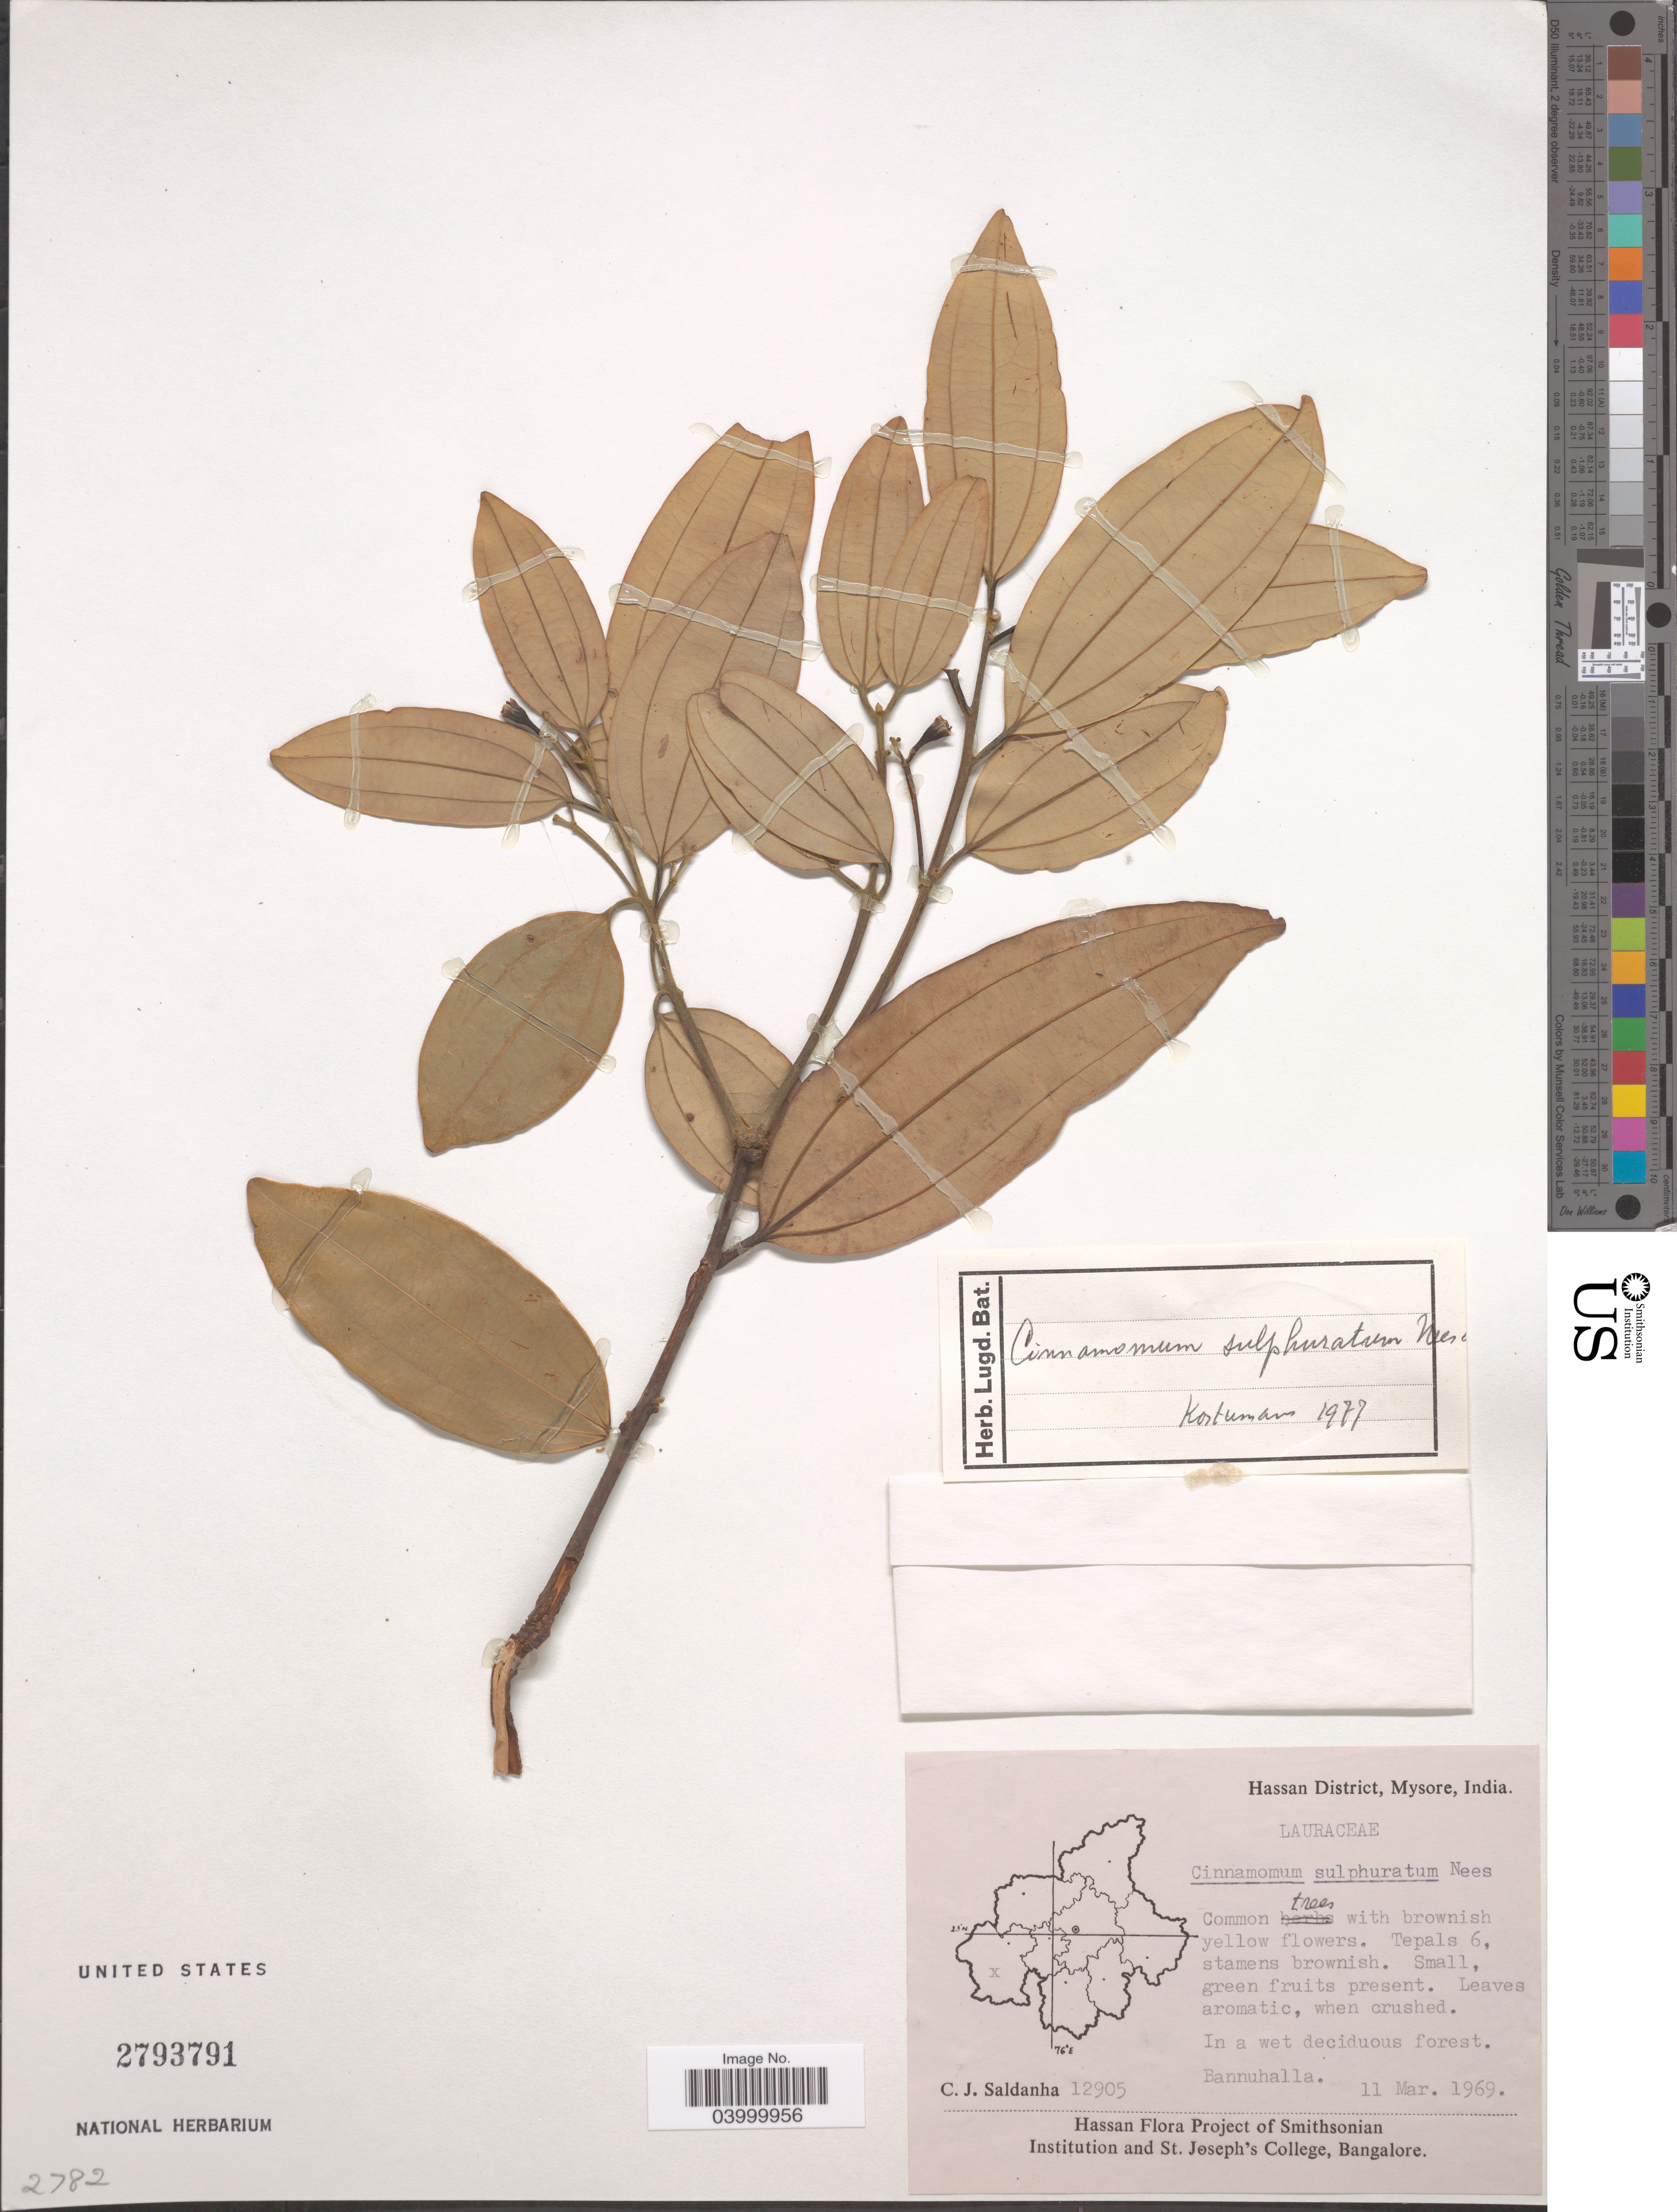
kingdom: Plantae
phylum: Tracheophyta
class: Magnoliopsida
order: Laurales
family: Lauraceae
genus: Cinnamomum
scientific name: Cinnamomum sulphuratum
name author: Nees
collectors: C. J. Saldanha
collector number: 12905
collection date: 1969-03-11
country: India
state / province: Karnataka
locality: Hassan District, Mysore. Bannuhalla.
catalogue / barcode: US 2793791